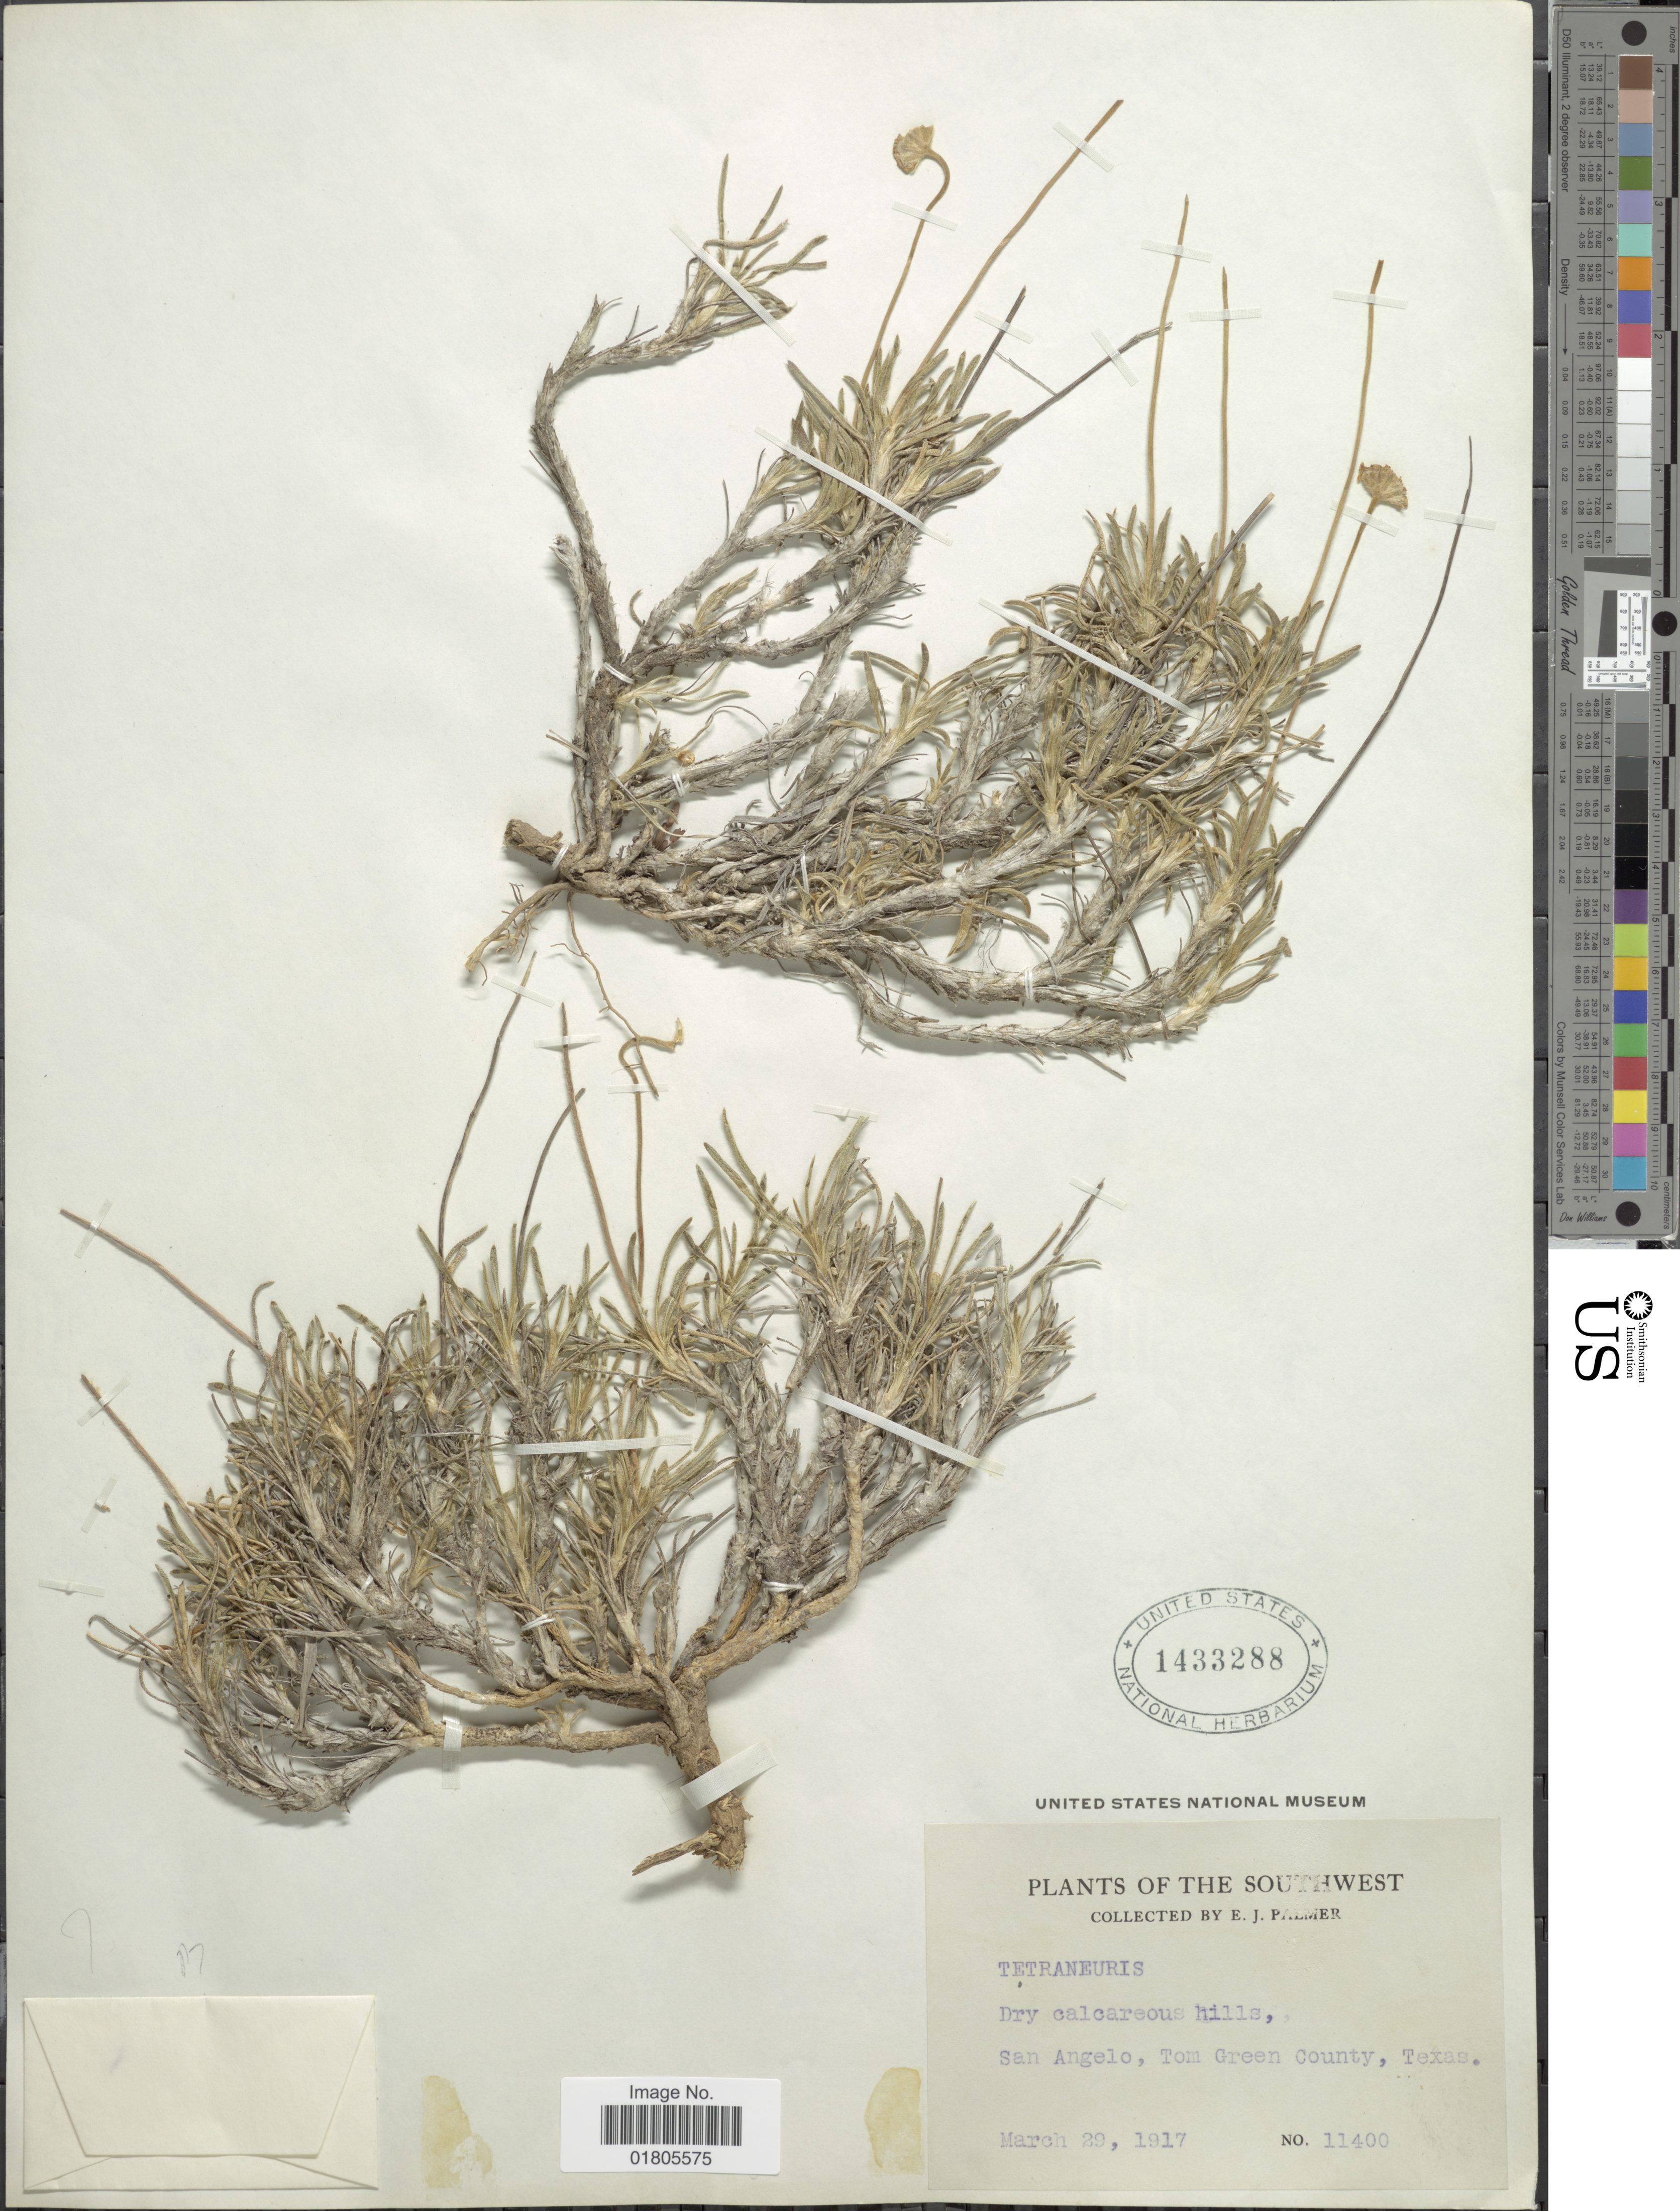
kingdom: Plantae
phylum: Tracheophyta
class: Magnoliopsida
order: Asterales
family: Asteraceae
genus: Actinea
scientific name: Actinea scaposa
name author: (DC.) Kuntze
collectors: E. J. Palmer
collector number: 11400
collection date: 1917-03-29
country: United States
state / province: Texas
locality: Southwest, San Angelo, Tom Green County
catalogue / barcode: US 1433288